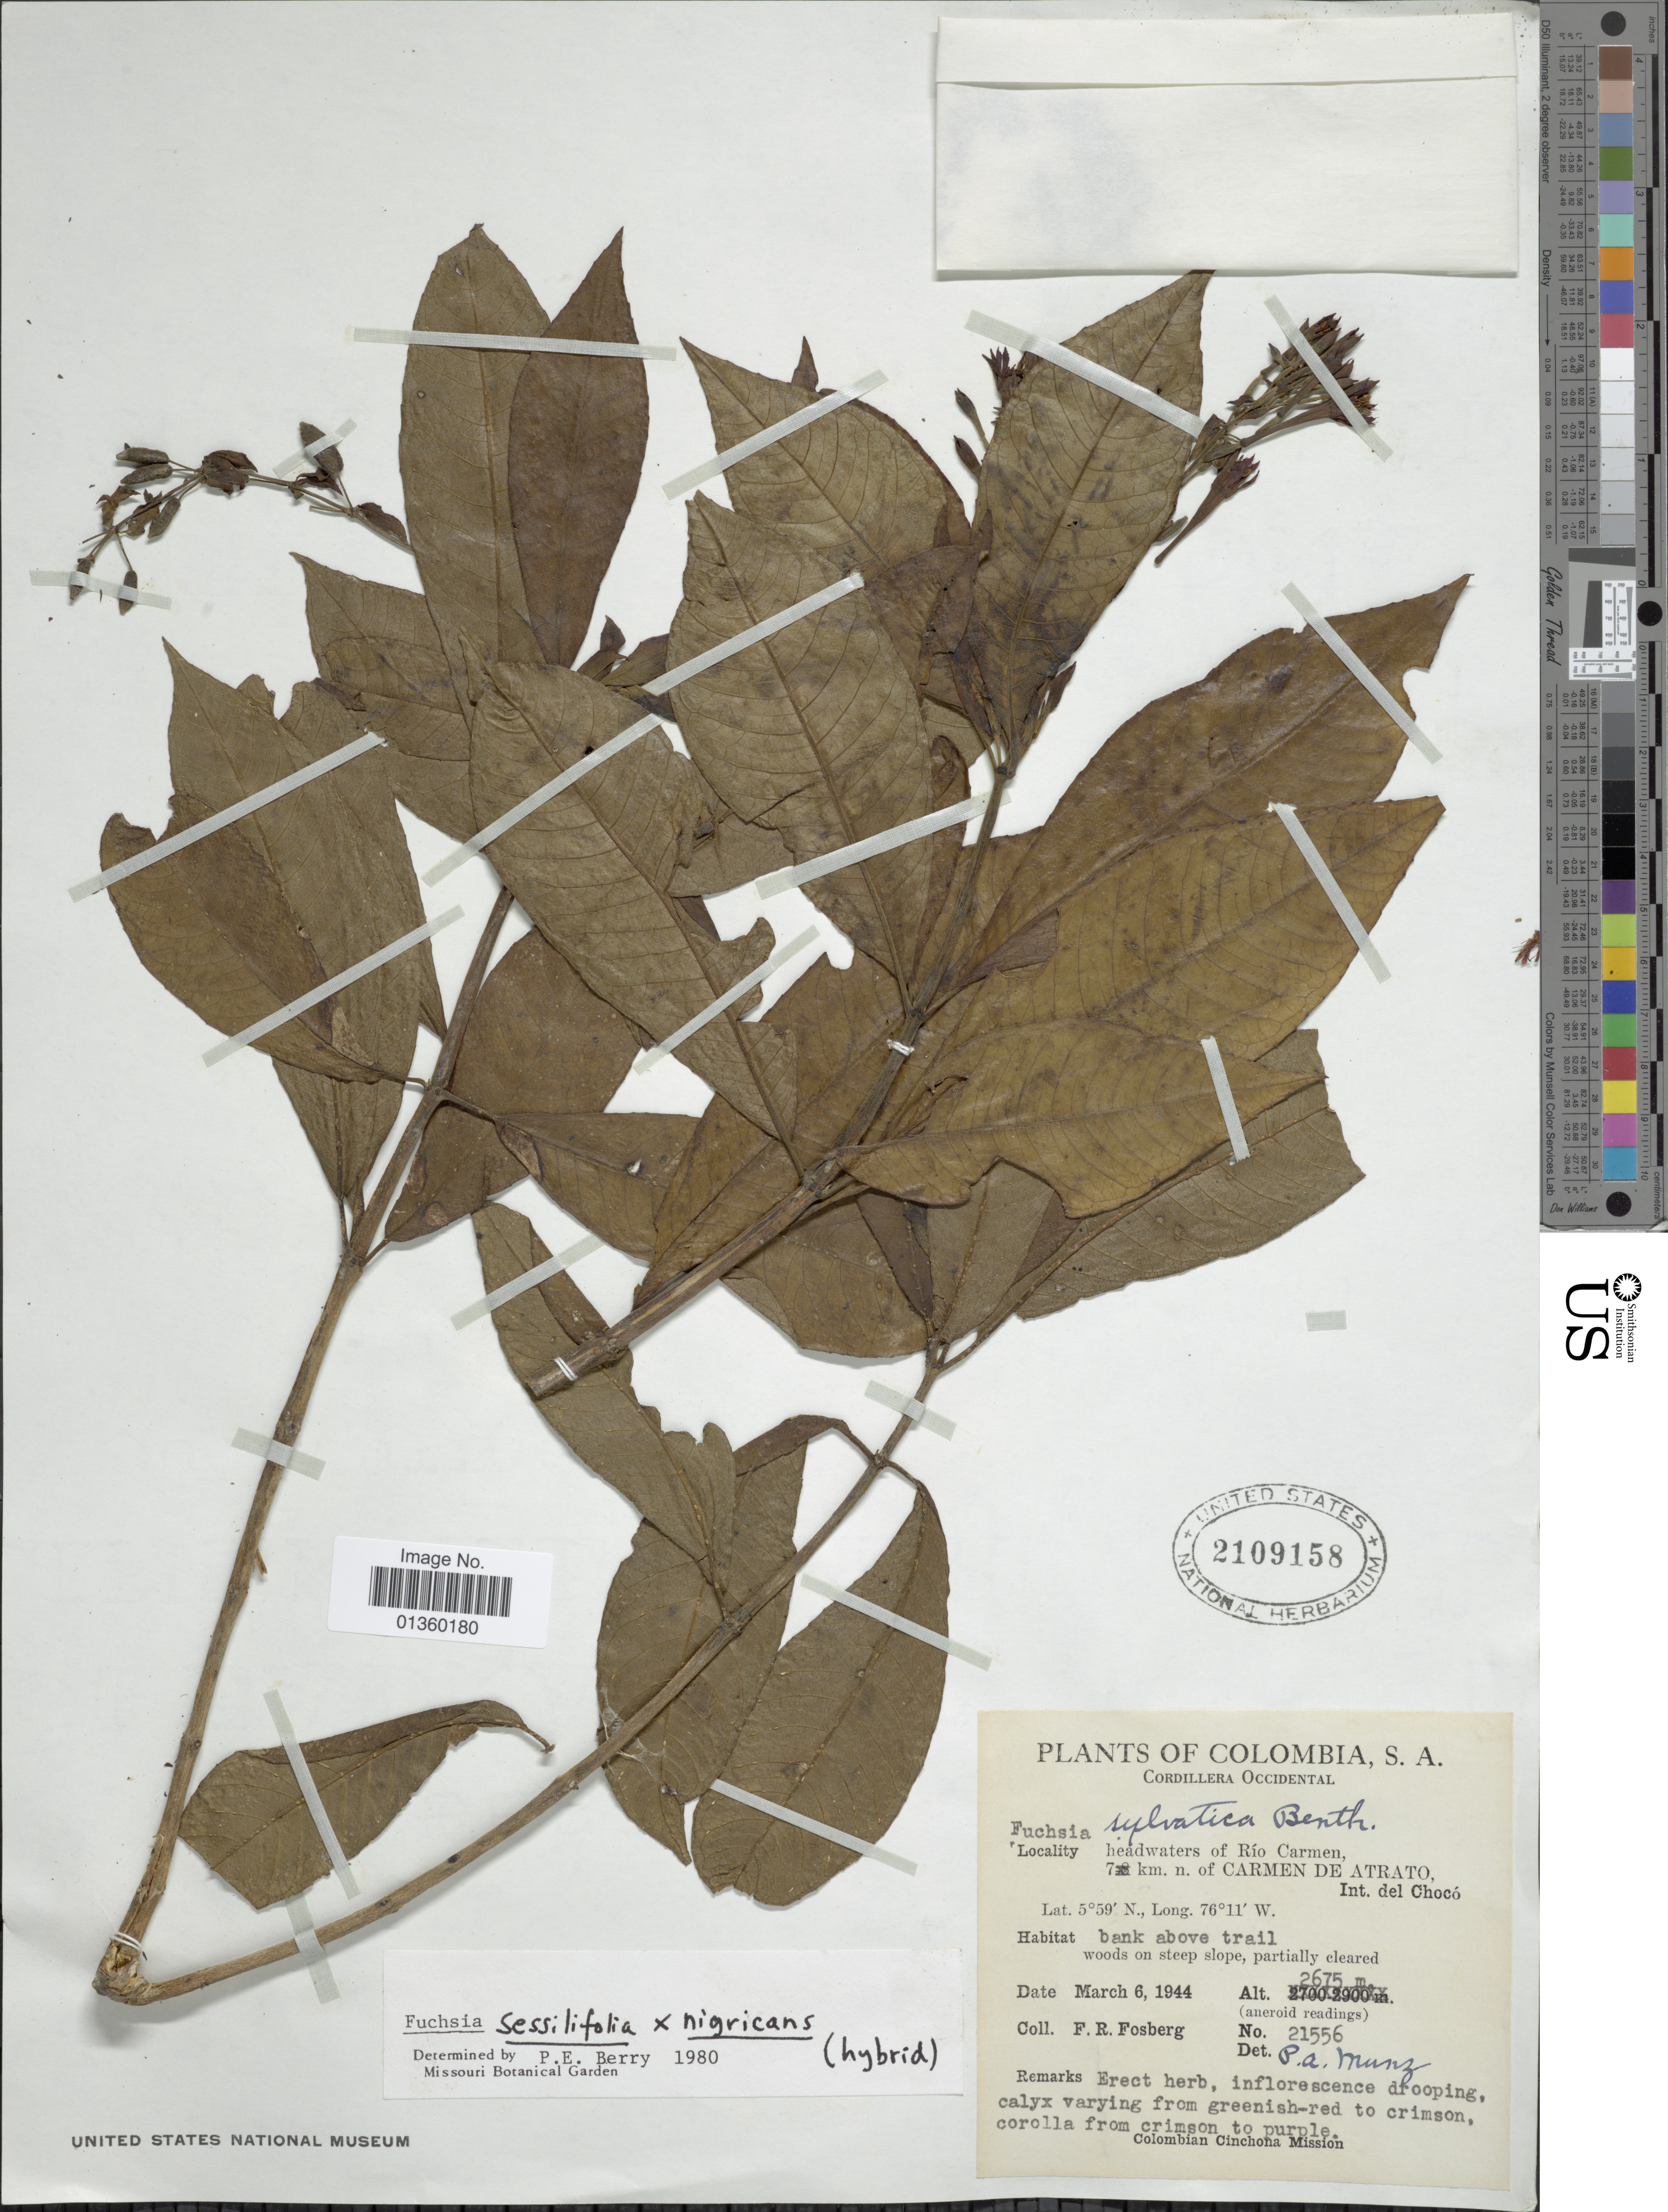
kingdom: Plantae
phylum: Tracheophyta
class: Magnoliopsida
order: Myrtales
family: Onagraceae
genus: Fuchsia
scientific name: Fuchsia sessilifolia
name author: Benth.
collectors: F. R. Fosberg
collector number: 21556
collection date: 1944-03-06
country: Colombia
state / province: Chocó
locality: Cordillera Occidental, headwaters of Río Carmen, 7 km. n. of Carmen de Atrato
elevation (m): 2675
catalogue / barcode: US 2109158